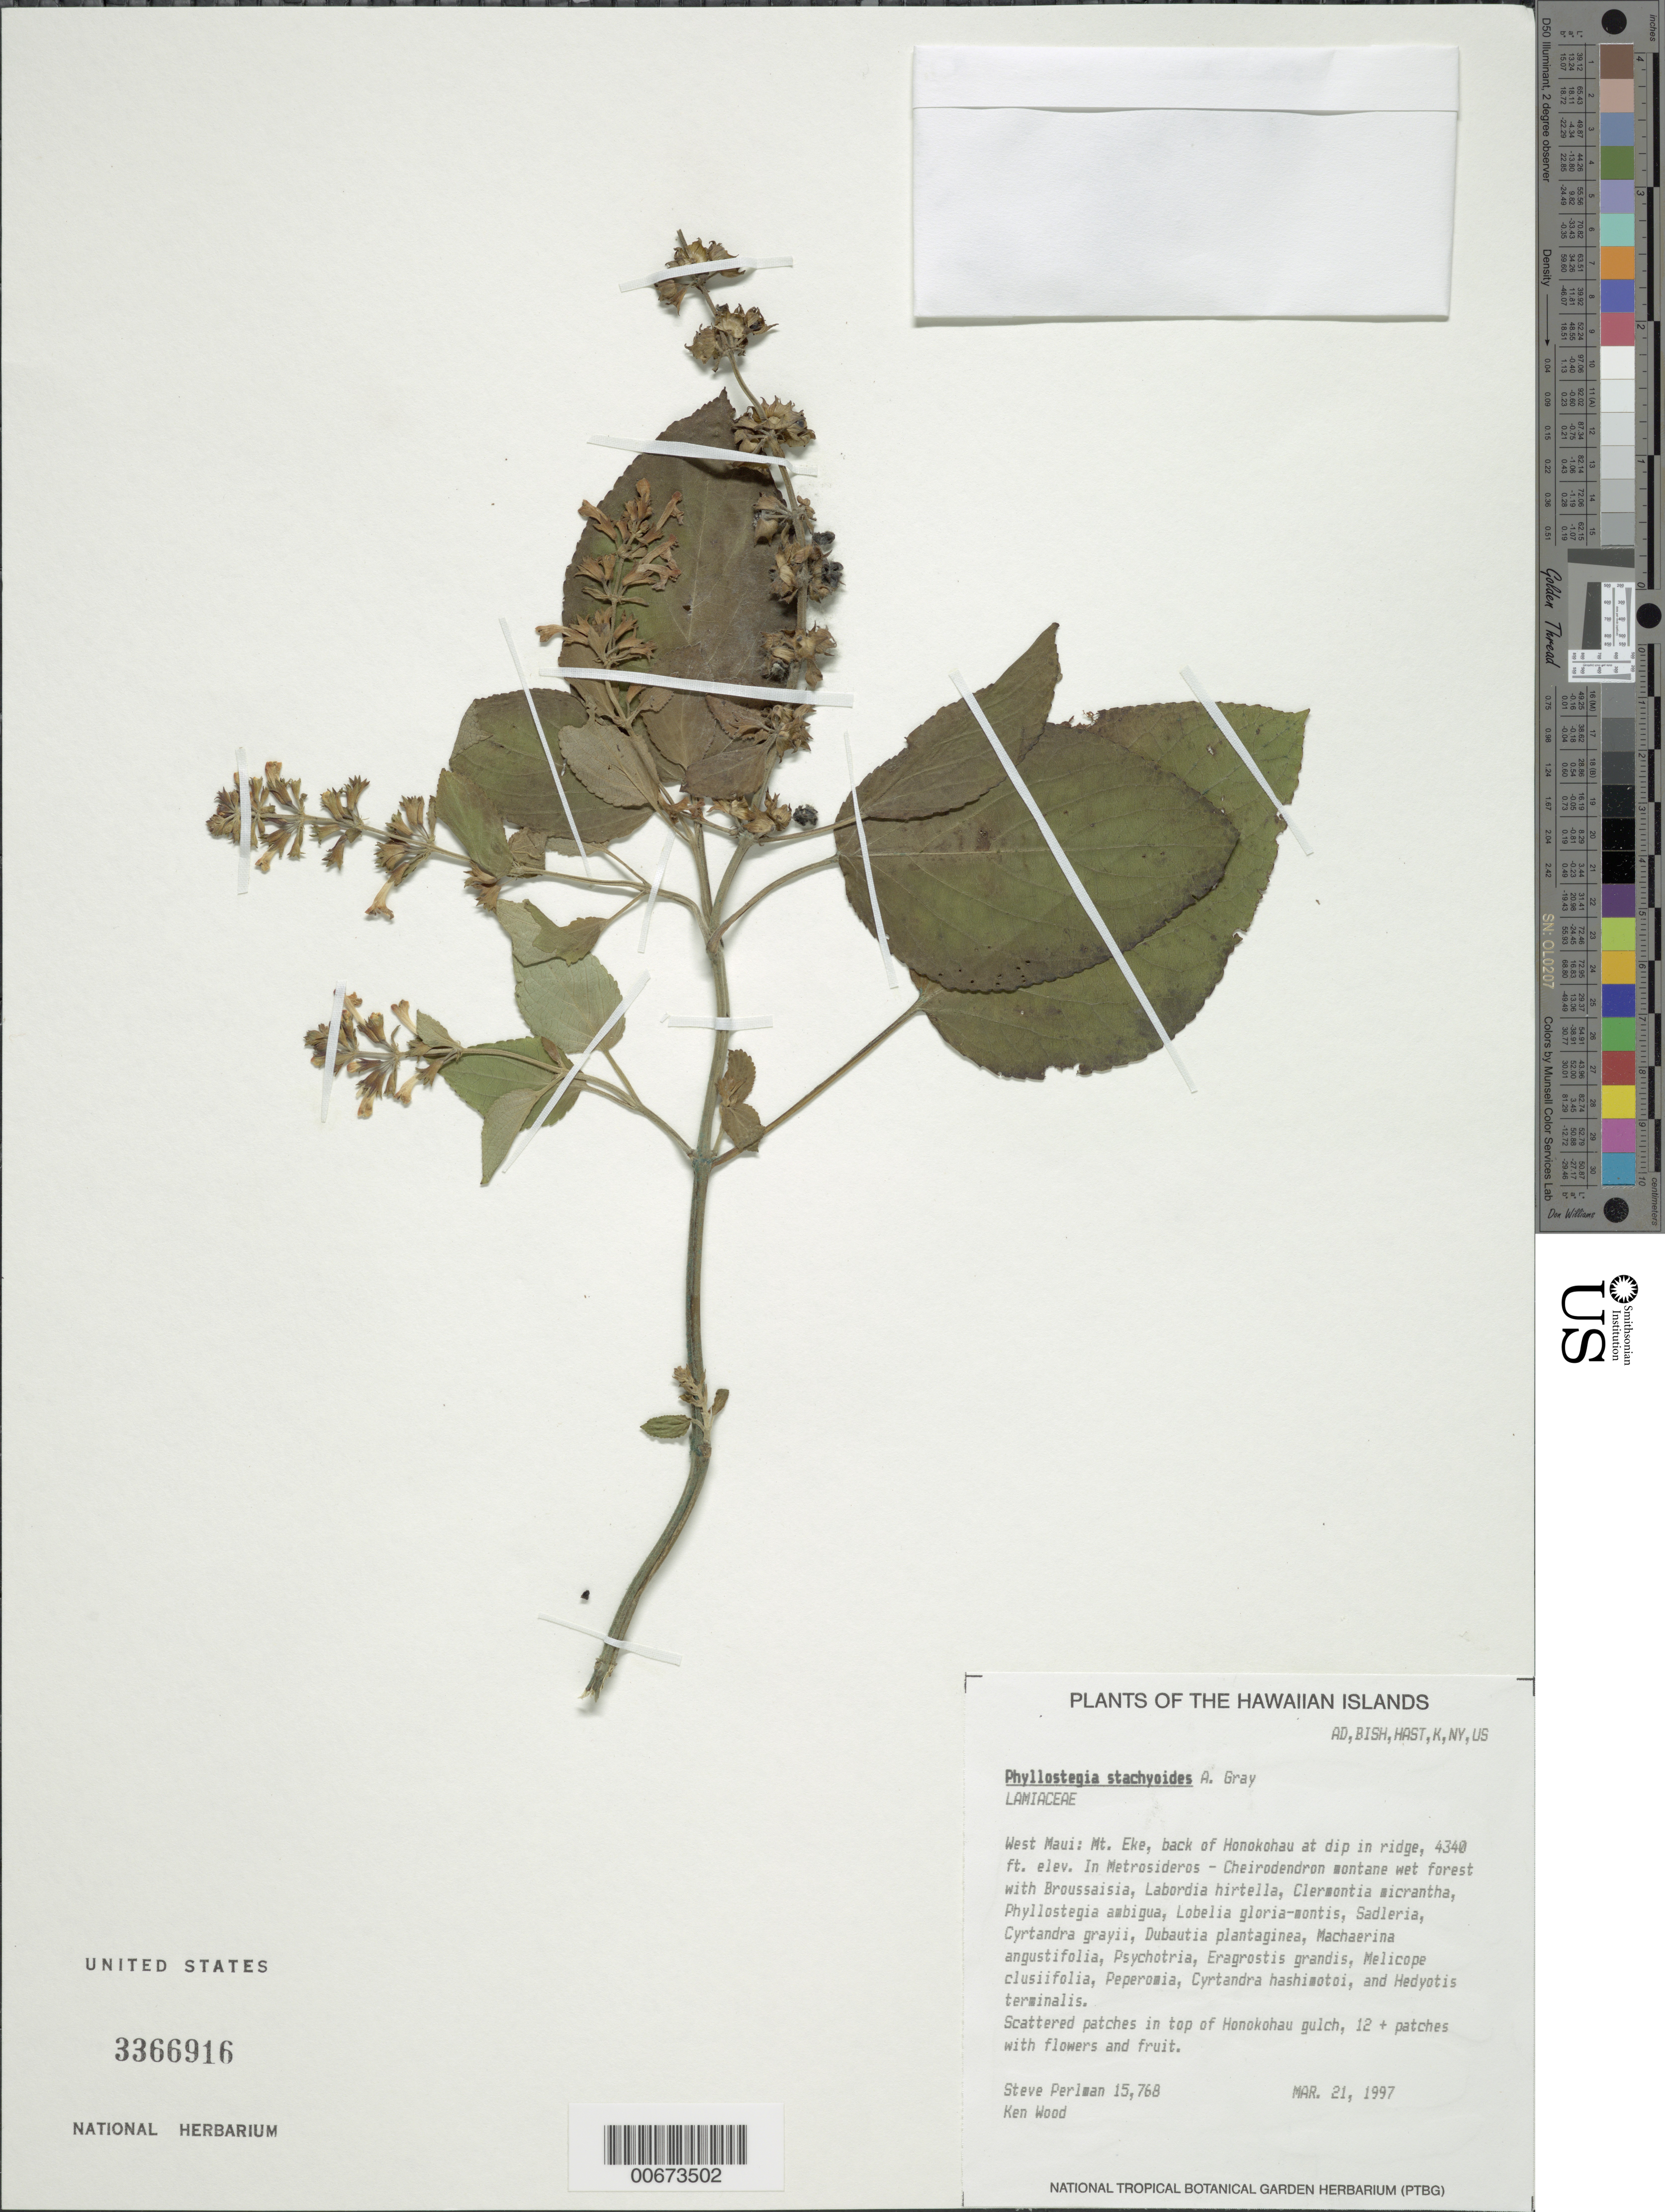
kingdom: Plantae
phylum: Tracheophyta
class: Magnoliopsida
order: Lamiales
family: Lamiaceae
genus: Phyllostegia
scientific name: Phyllostegia stachyoides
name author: A. Gray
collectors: S. P. Perlman & K. Wood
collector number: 15768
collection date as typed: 21 Mar 1997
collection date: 1997-03-21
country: United States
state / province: Hawaii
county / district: Maui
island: Maui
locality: Mt. Eke, back of Honokohau at dip in ridge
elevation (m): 1323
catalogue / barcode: US 3366916